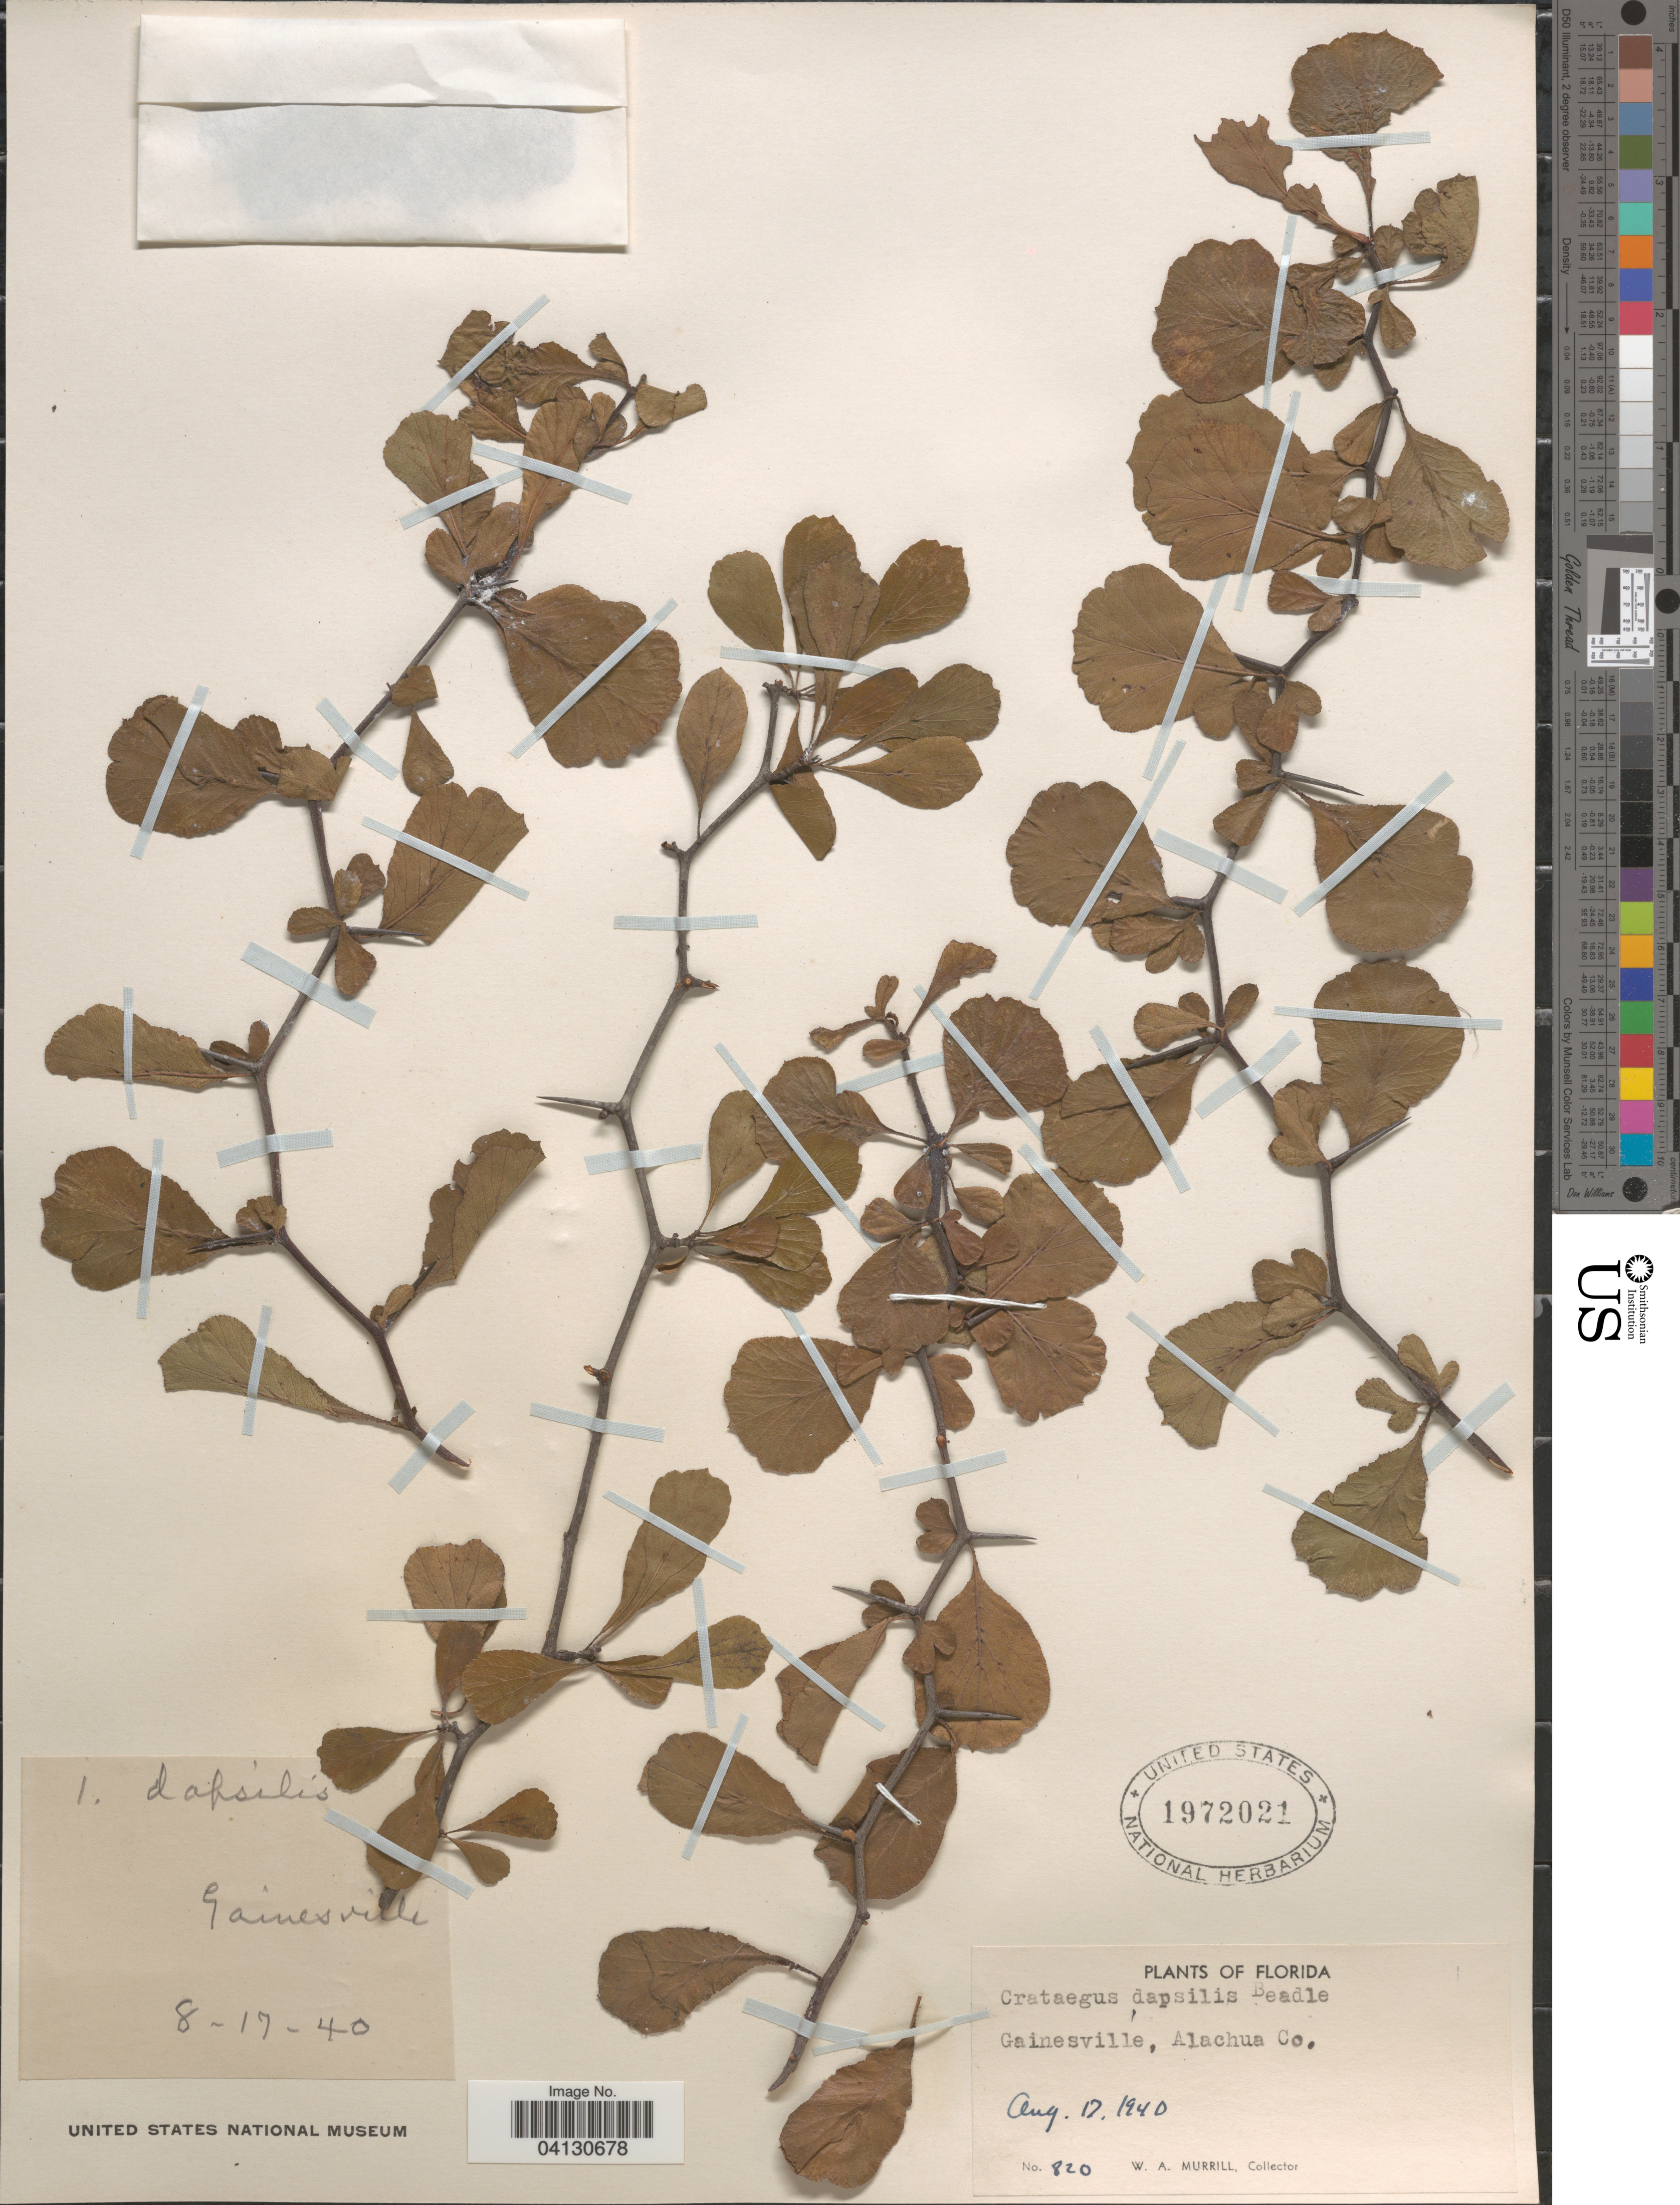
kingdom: Plantae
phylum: Tracheophyta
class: Magnoliopsida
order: Rosales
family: Rosaceae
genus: Crataegus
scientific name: Crataegus dapsilis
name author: Beadle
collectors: W. A. Murrill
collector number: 820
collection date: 1940-08-17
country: United States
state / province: Florida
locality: Gainesville, Alachua Co.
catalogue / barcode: US 1972021